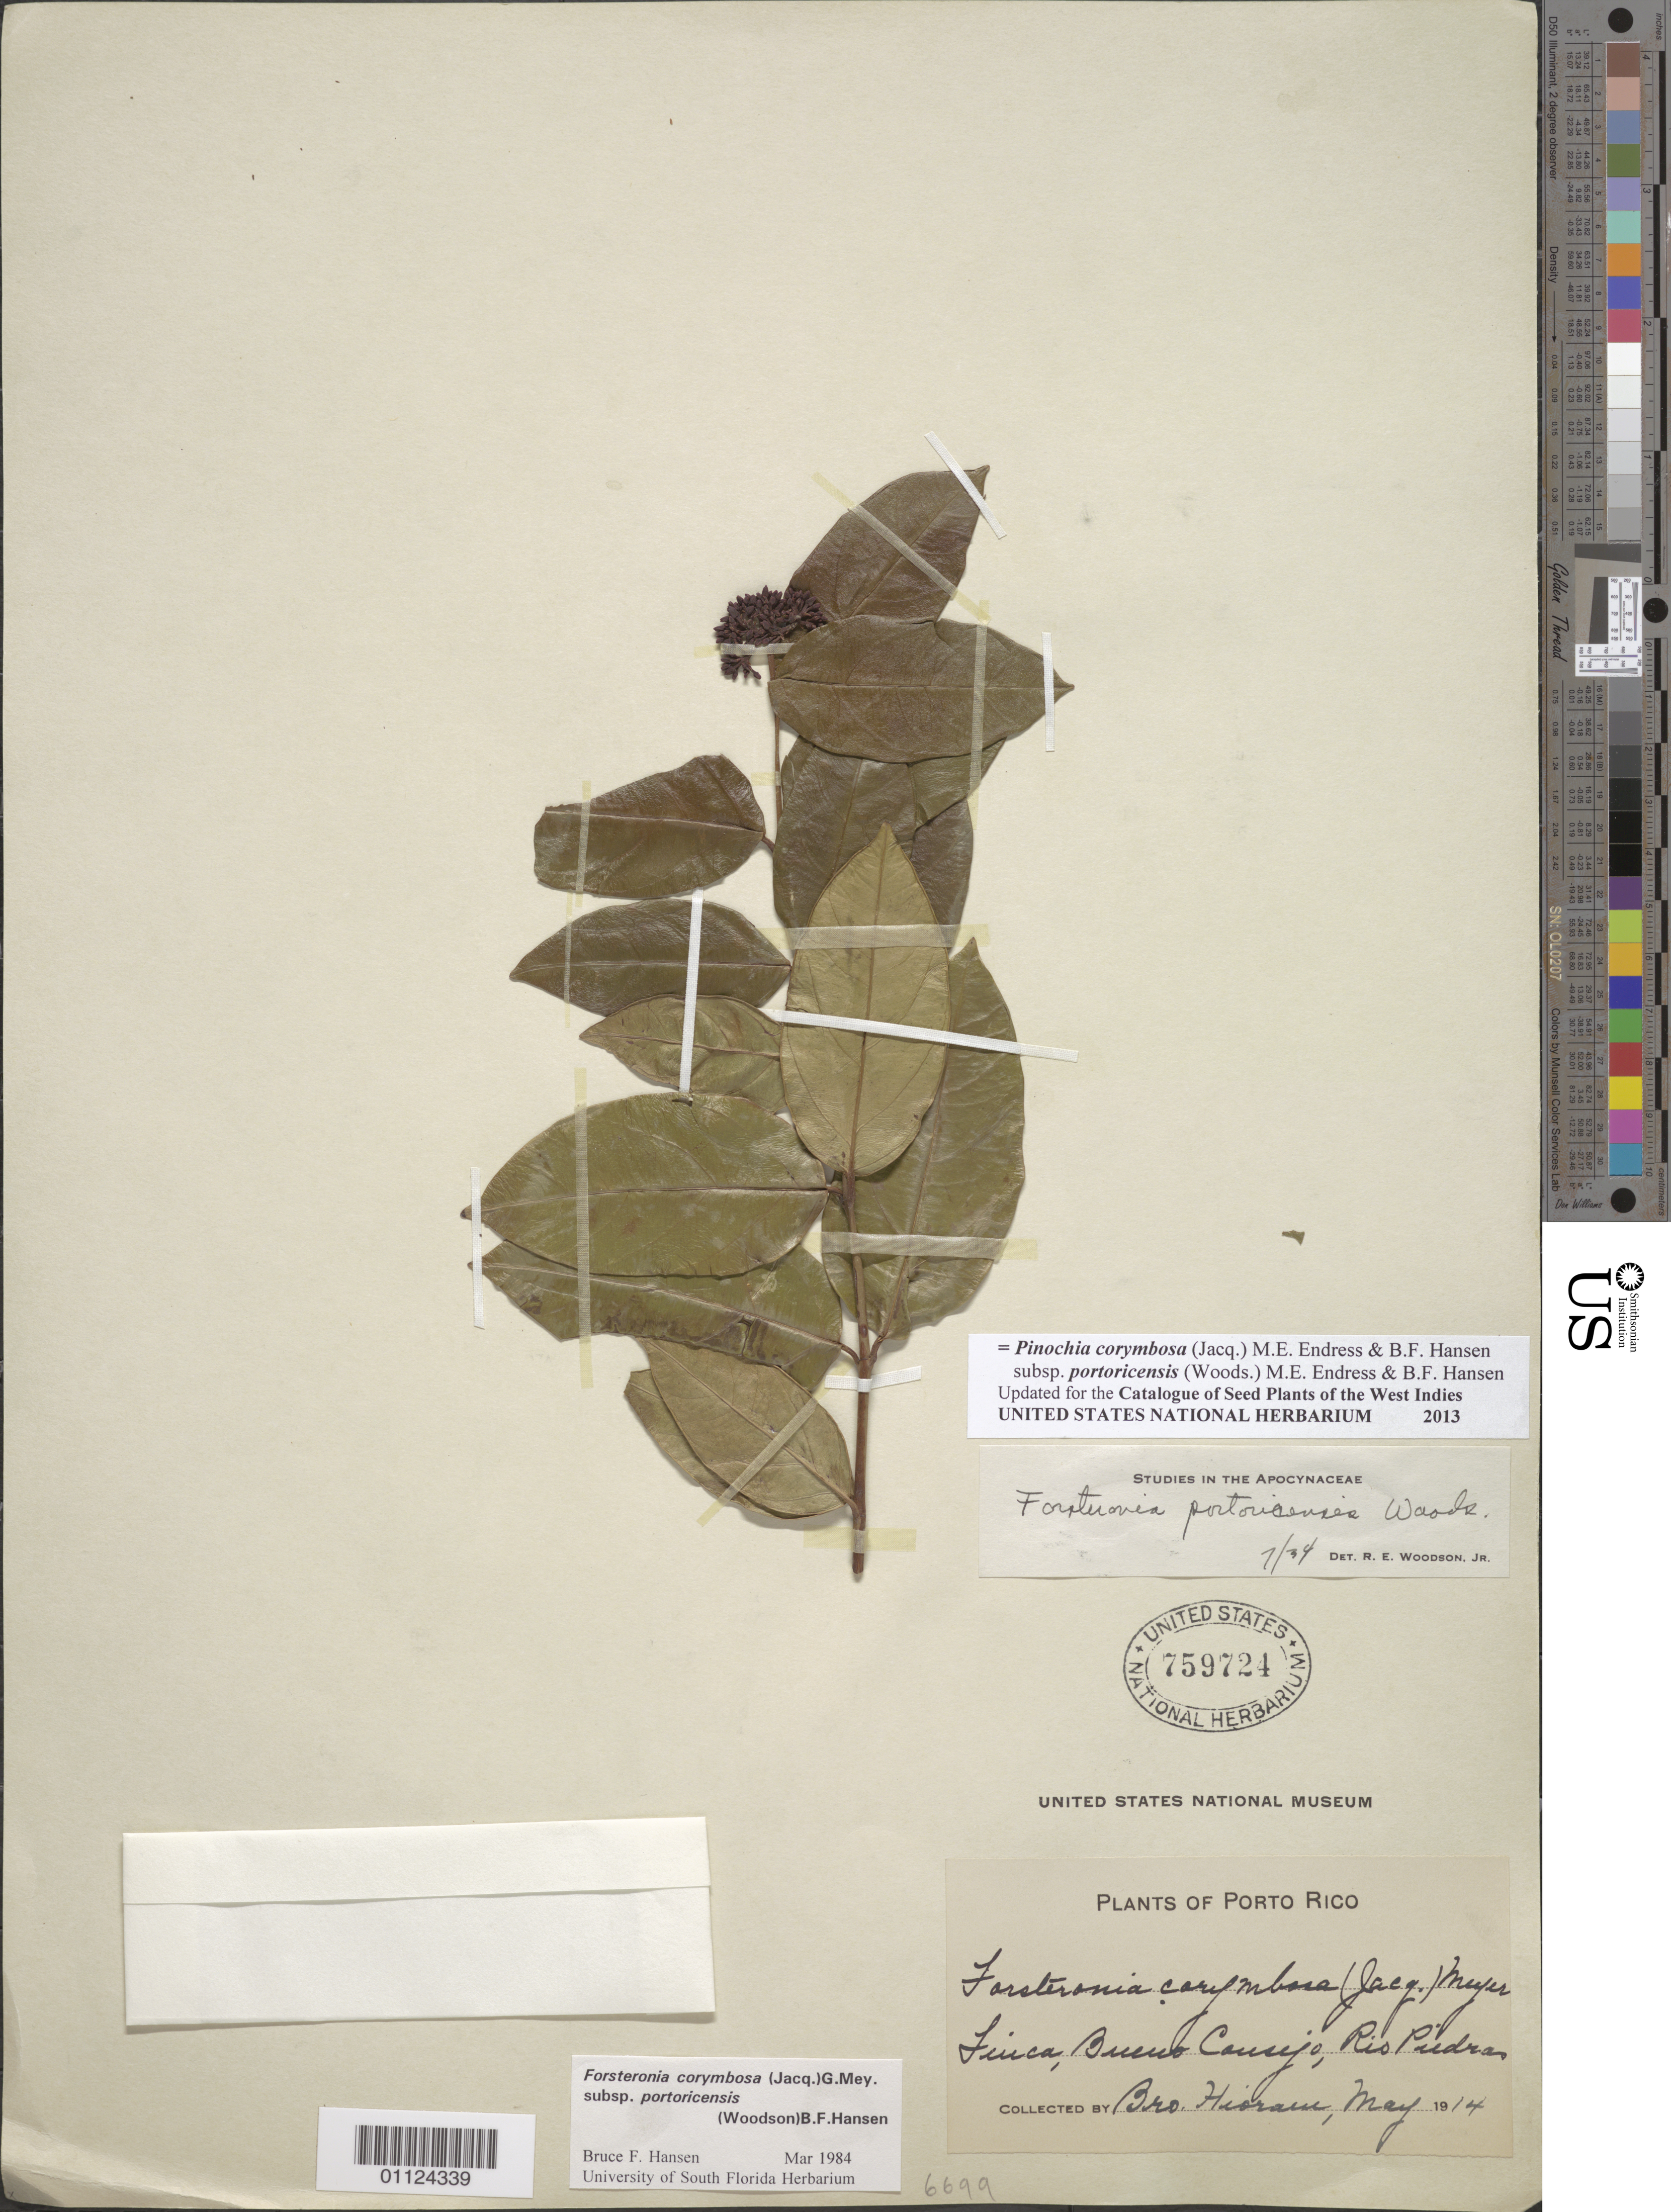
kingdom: Plantae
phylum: Tracheophyta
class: Magnoliopsida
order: Gentianales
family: Apocynaceae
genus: Pinochia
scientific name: Pinochia corymbosa subsp. portoricensis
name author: (Woodson) M.E. Endress & B.F. Hansen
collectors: Bro. Hioram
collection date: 1914-05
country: Puerto Rico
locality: Finca, Bueno Cansejo, Rio Piedras.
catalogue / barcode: US 759724